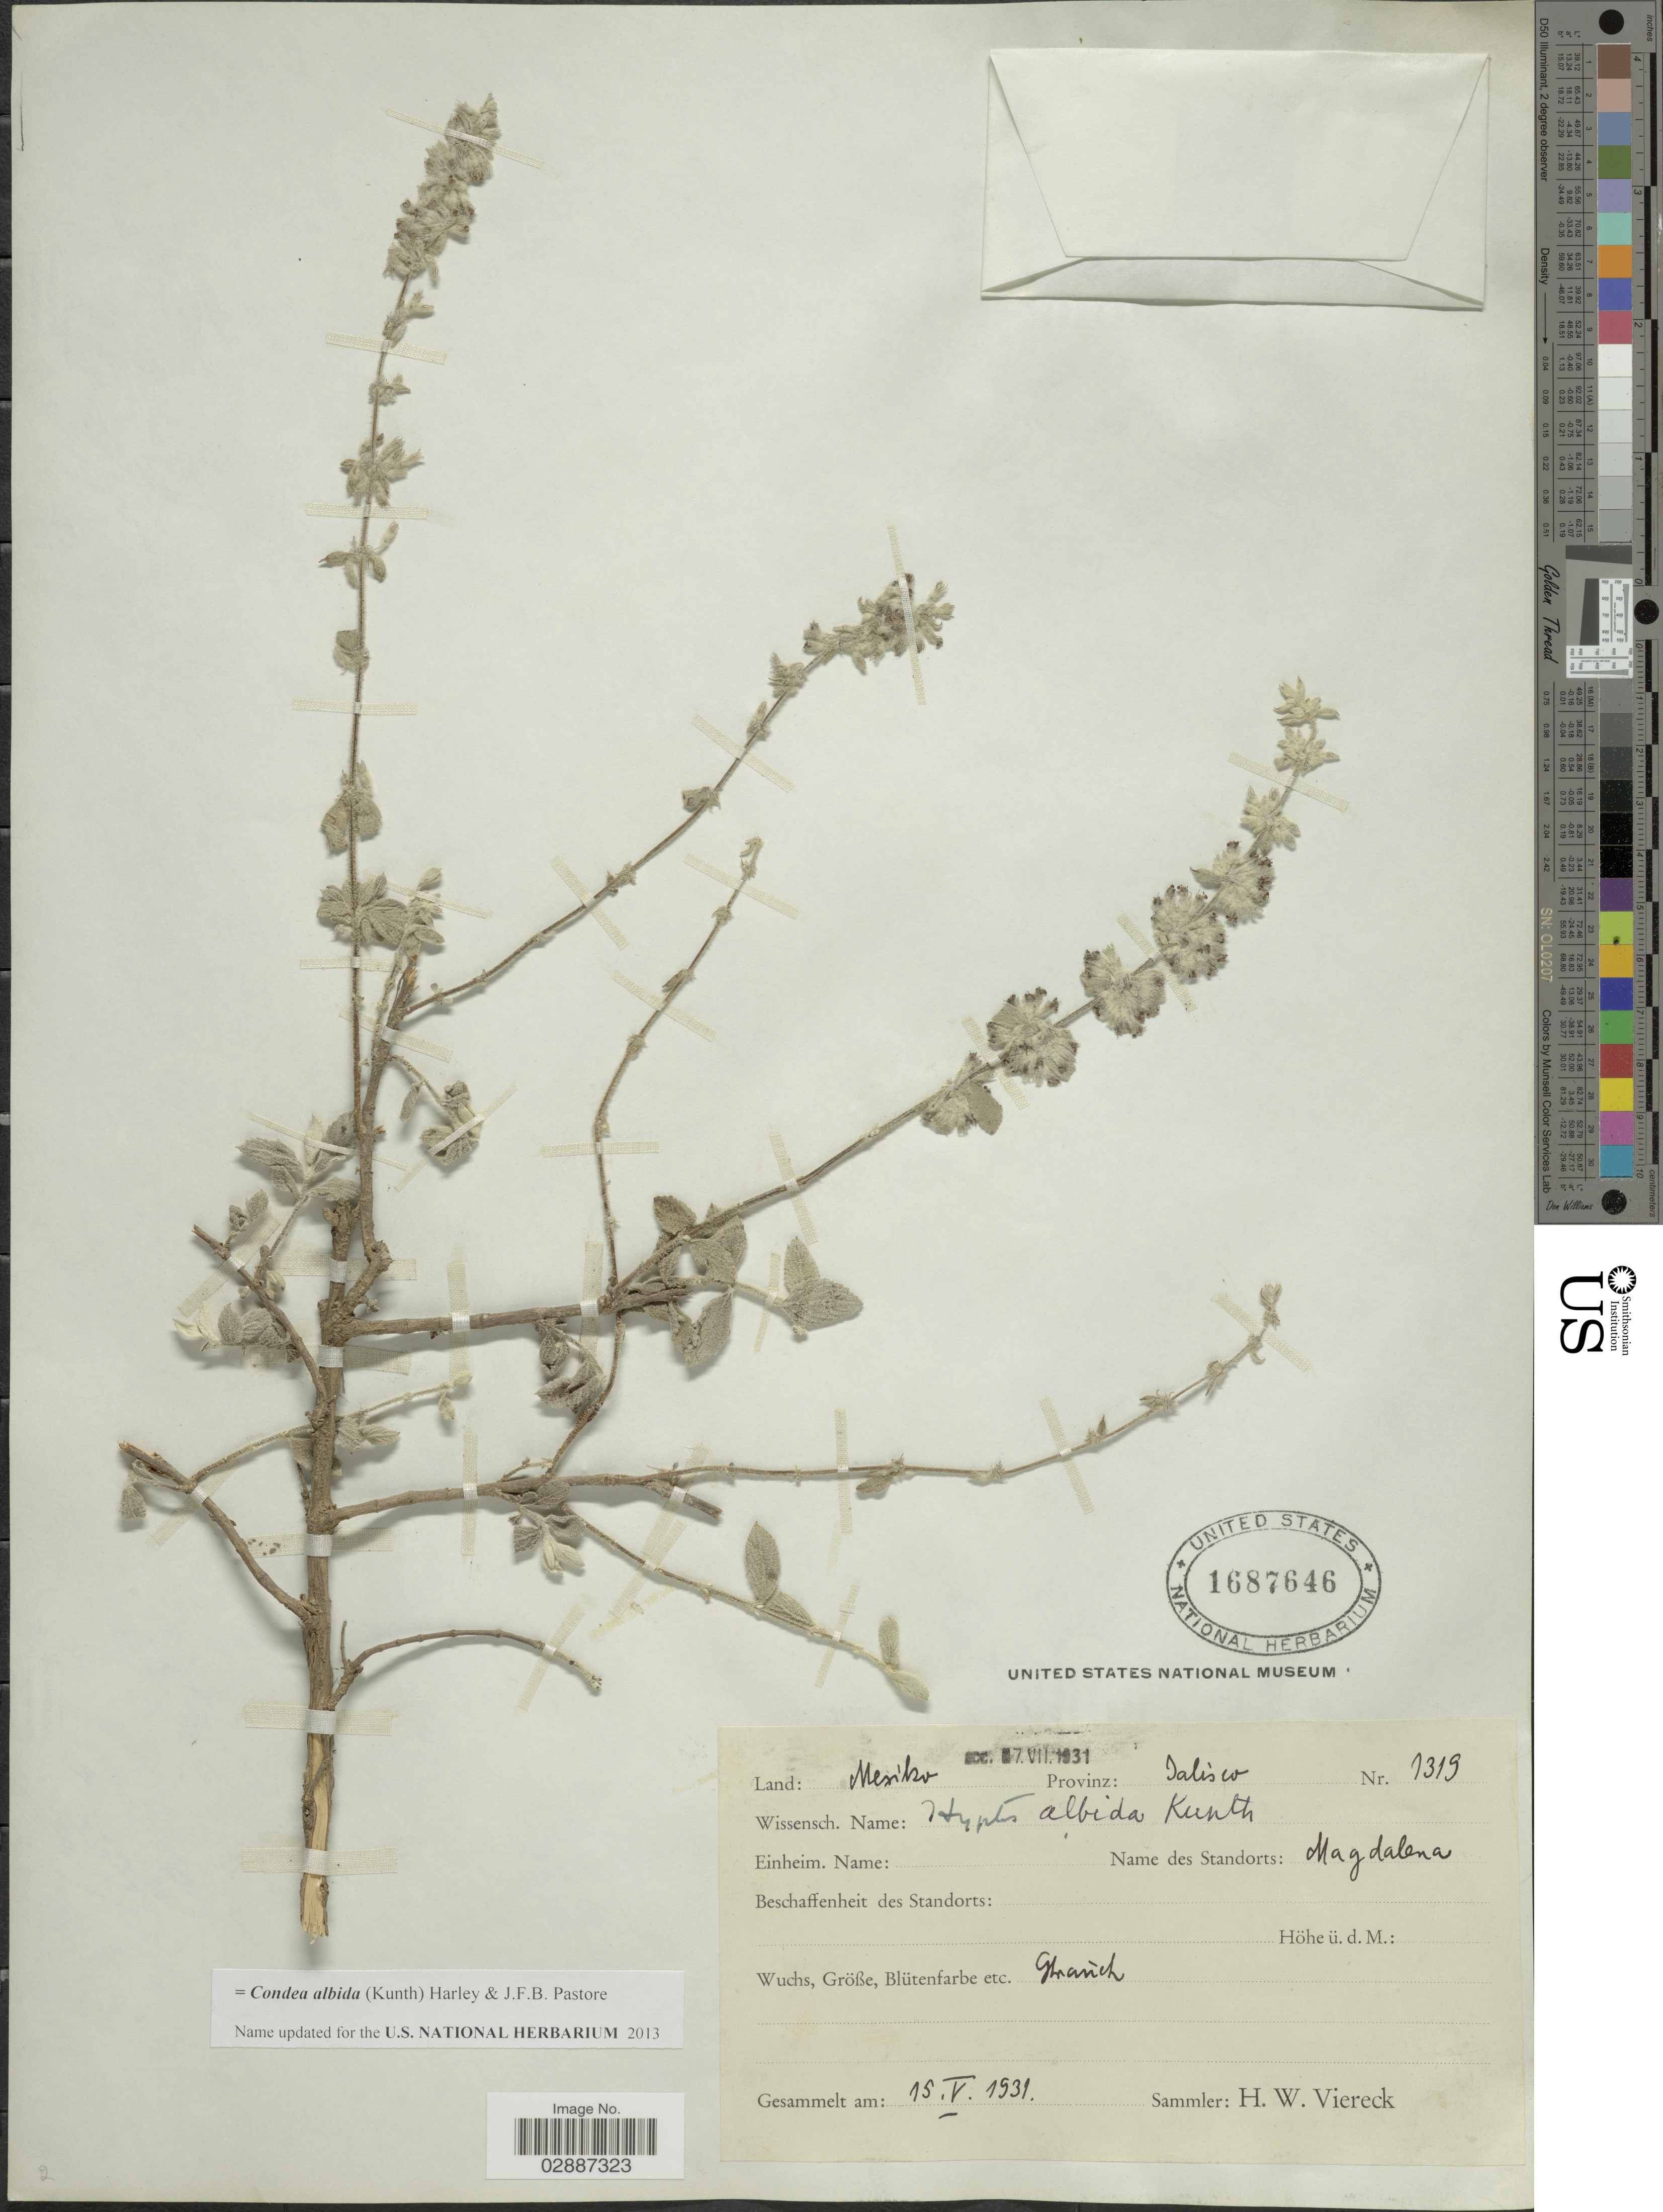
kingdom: Plantae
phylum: Tracheophyta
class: Magnoliopsida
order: Lamiales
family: Lamiaceae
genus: Condea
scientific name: Condea albida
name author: (Kunth) Harley & J.F.B. Pastore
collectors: H. W. Viereck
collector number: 1319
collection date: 1931-05-15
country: Mexico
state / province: Jalisco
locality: Magdalena.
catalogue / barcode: US 1687646